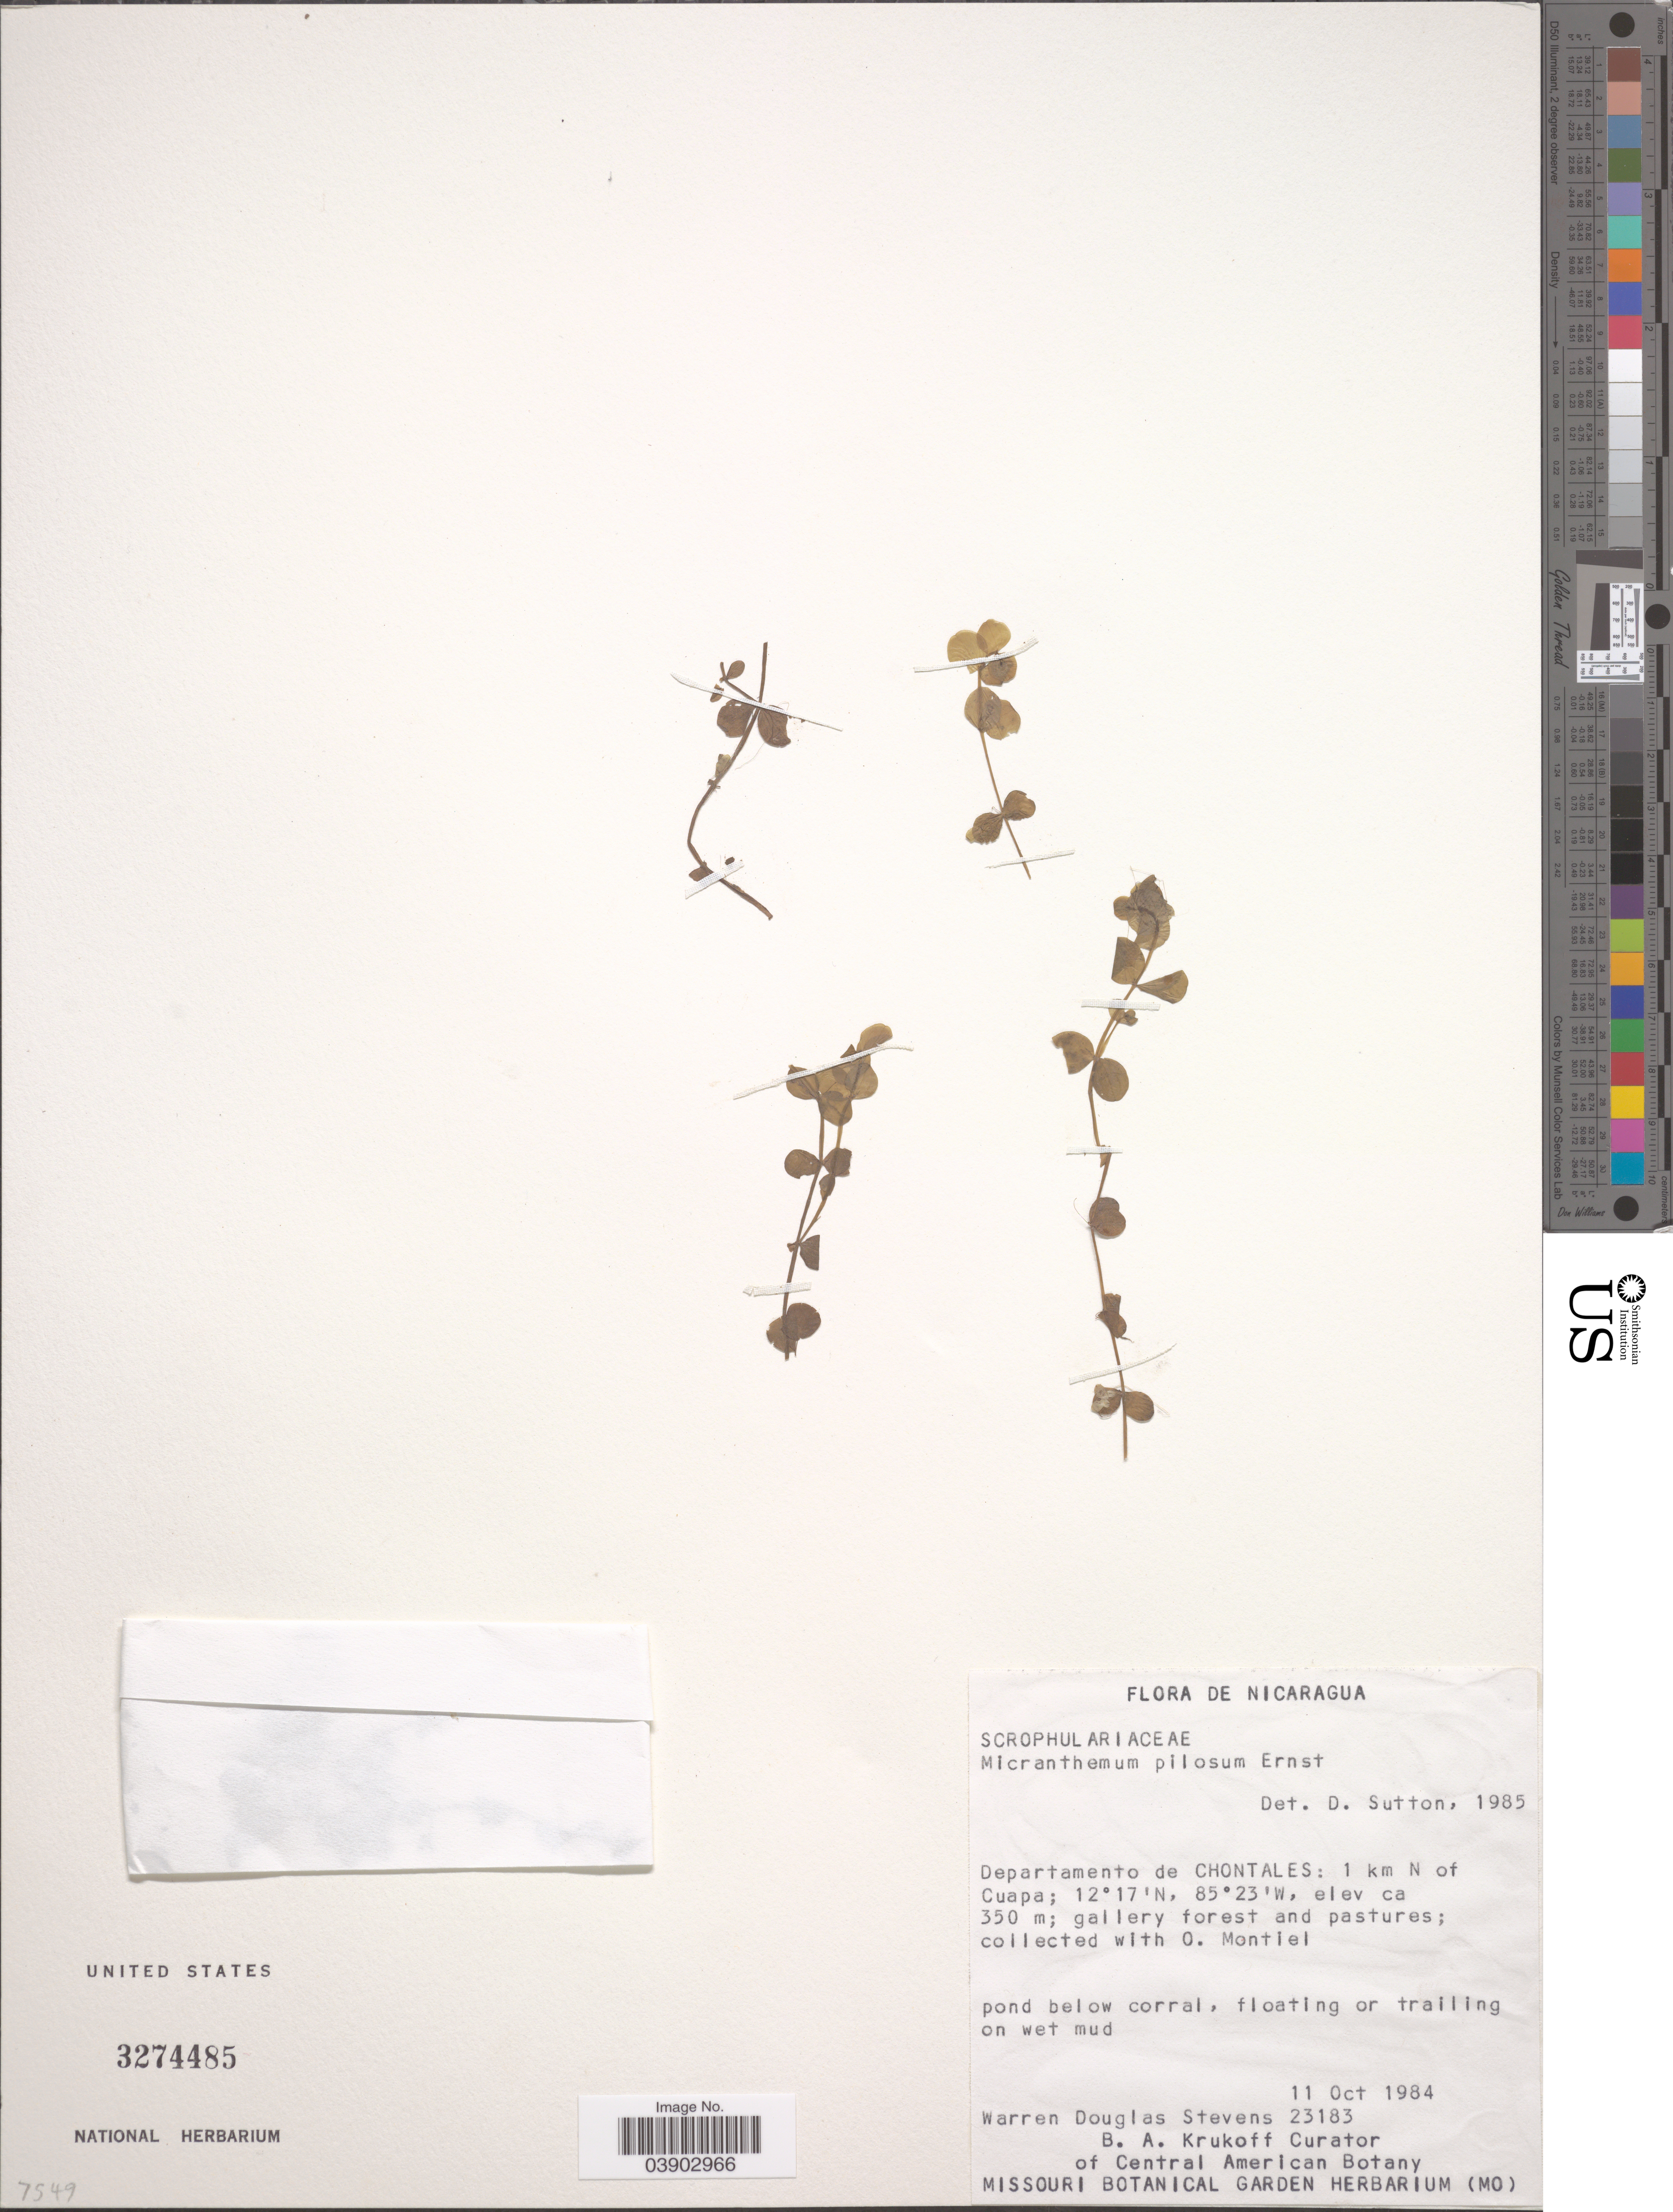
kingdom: Plantae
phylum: Tracheophyta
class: Magnoliopsida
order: Lamiales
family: Linderniaceae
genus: Micranthemum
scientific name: Micranthemum pilosum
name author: Ernst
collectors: W. D. Stevens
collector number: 23183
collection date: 1984-10-11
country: Nicaragua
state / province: Chontales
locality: Departamento de Chontales: 1 km N of Cuapa.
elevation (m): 350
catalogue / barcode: US 3274485